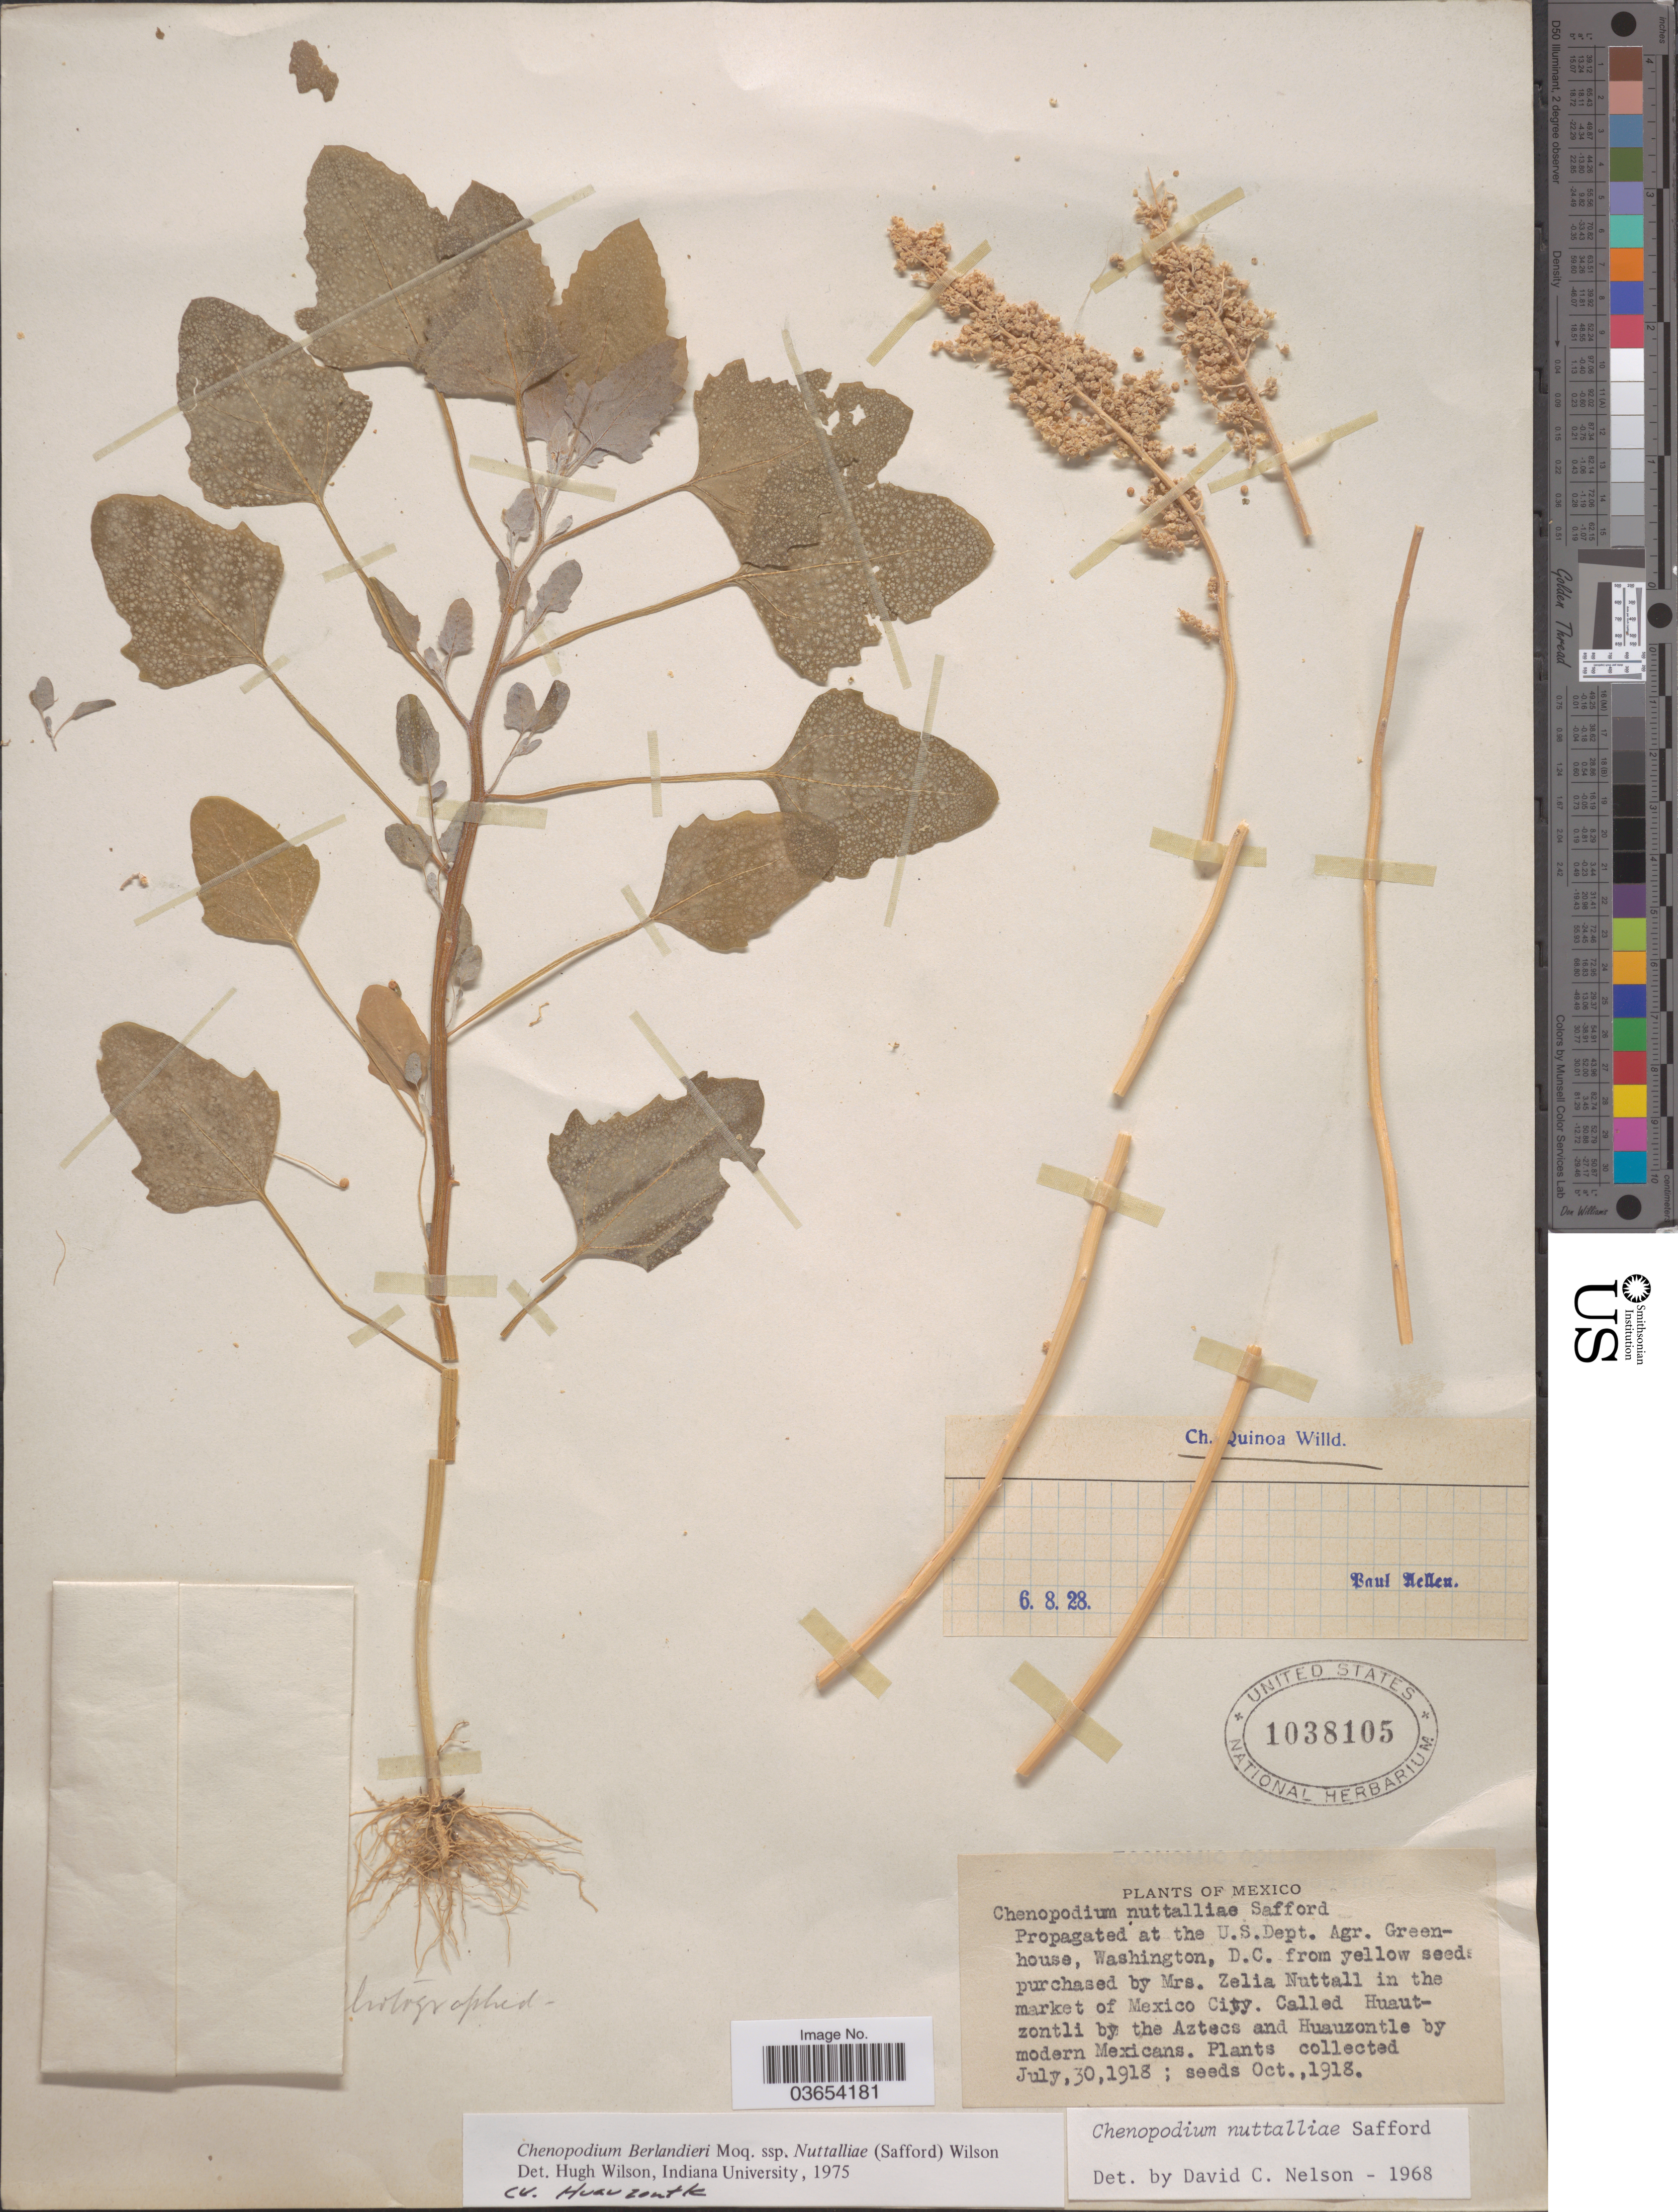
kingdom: Plantae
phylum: Tracheophyta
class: Magnoliopsida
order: Caryophyllales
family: Amaranthaceae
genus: Chenopodium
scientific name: Chenopodium berlandieri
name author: Moq.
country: United States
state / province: District of Columbia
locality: Propagated at the U.S.Dept. Agr. Greenhouse, Washington, D.C.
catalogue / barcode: US 1038105